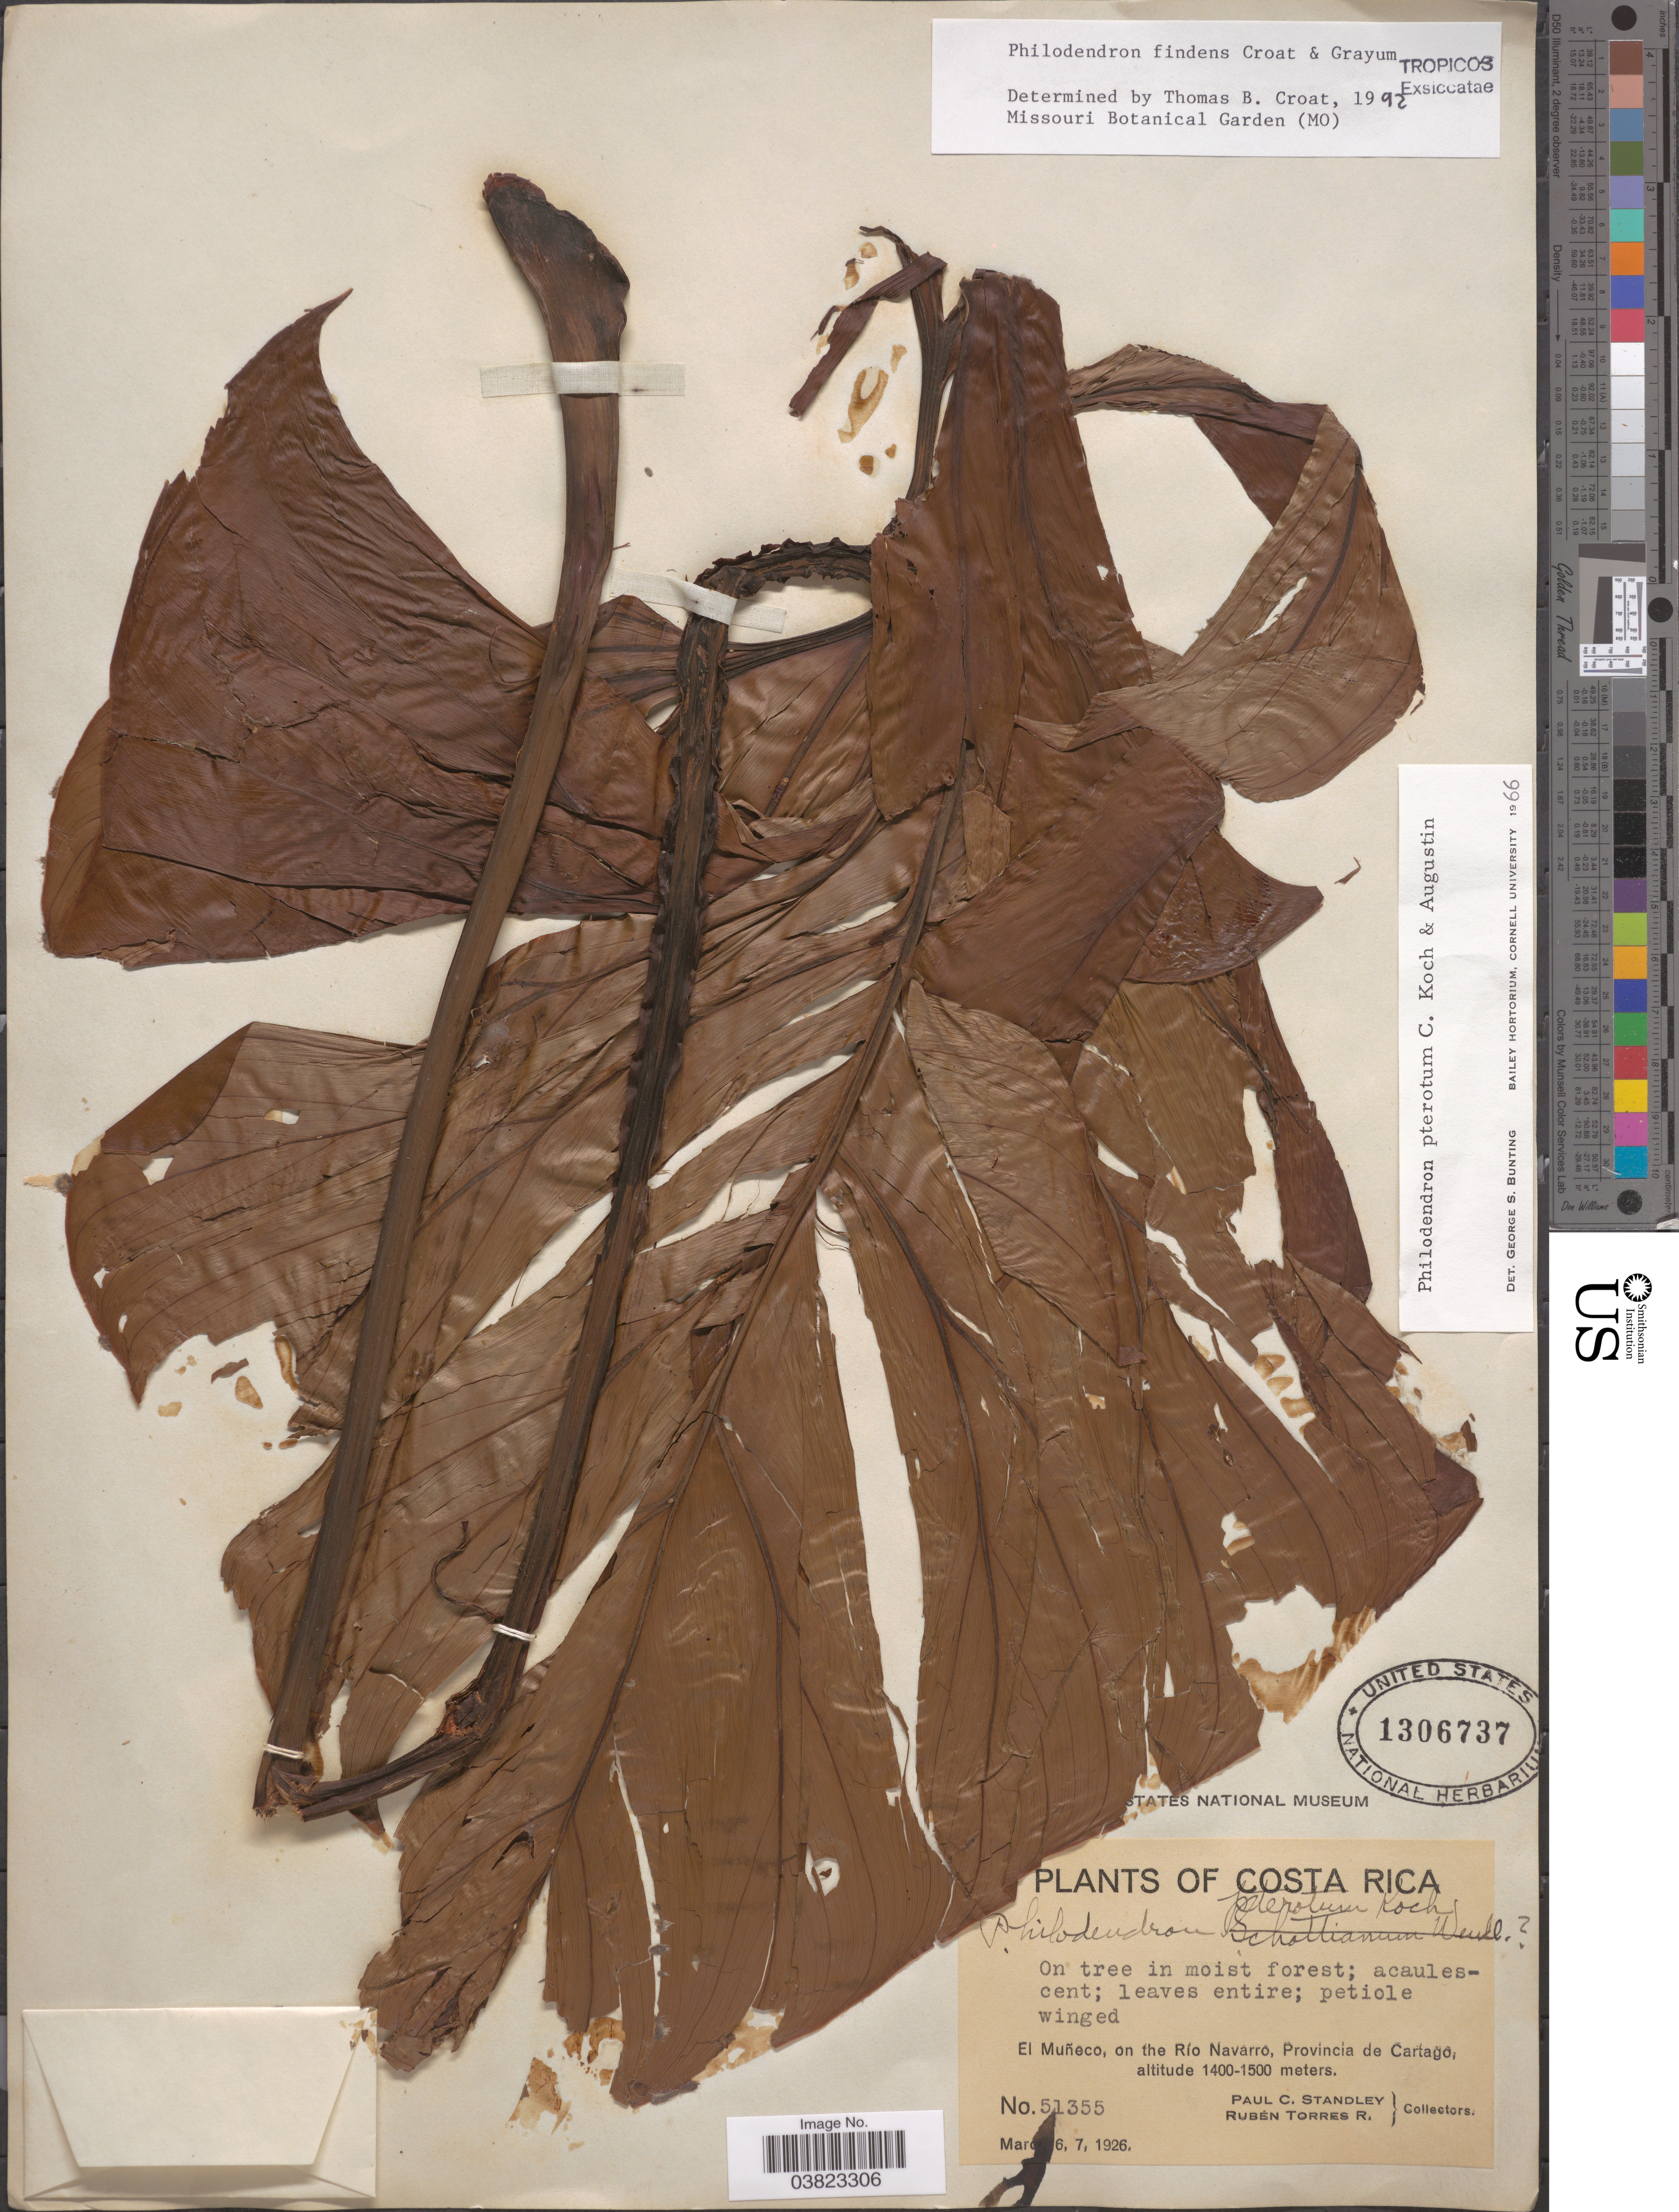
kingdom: Plantae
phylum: Tracheophyta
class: Liliopsida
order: Alismatales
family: Araceae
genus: Philodendron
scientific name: Philodendron findens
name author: Croat & Grayum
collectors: P. C. Standley & R. Torres Rojas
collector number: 51355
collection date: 1926-03-06/1926-03-07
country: Costa Rica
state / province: Cartago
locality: El Muñeco, on the Río Navarro.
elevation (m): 1400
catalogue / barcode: US 1306737